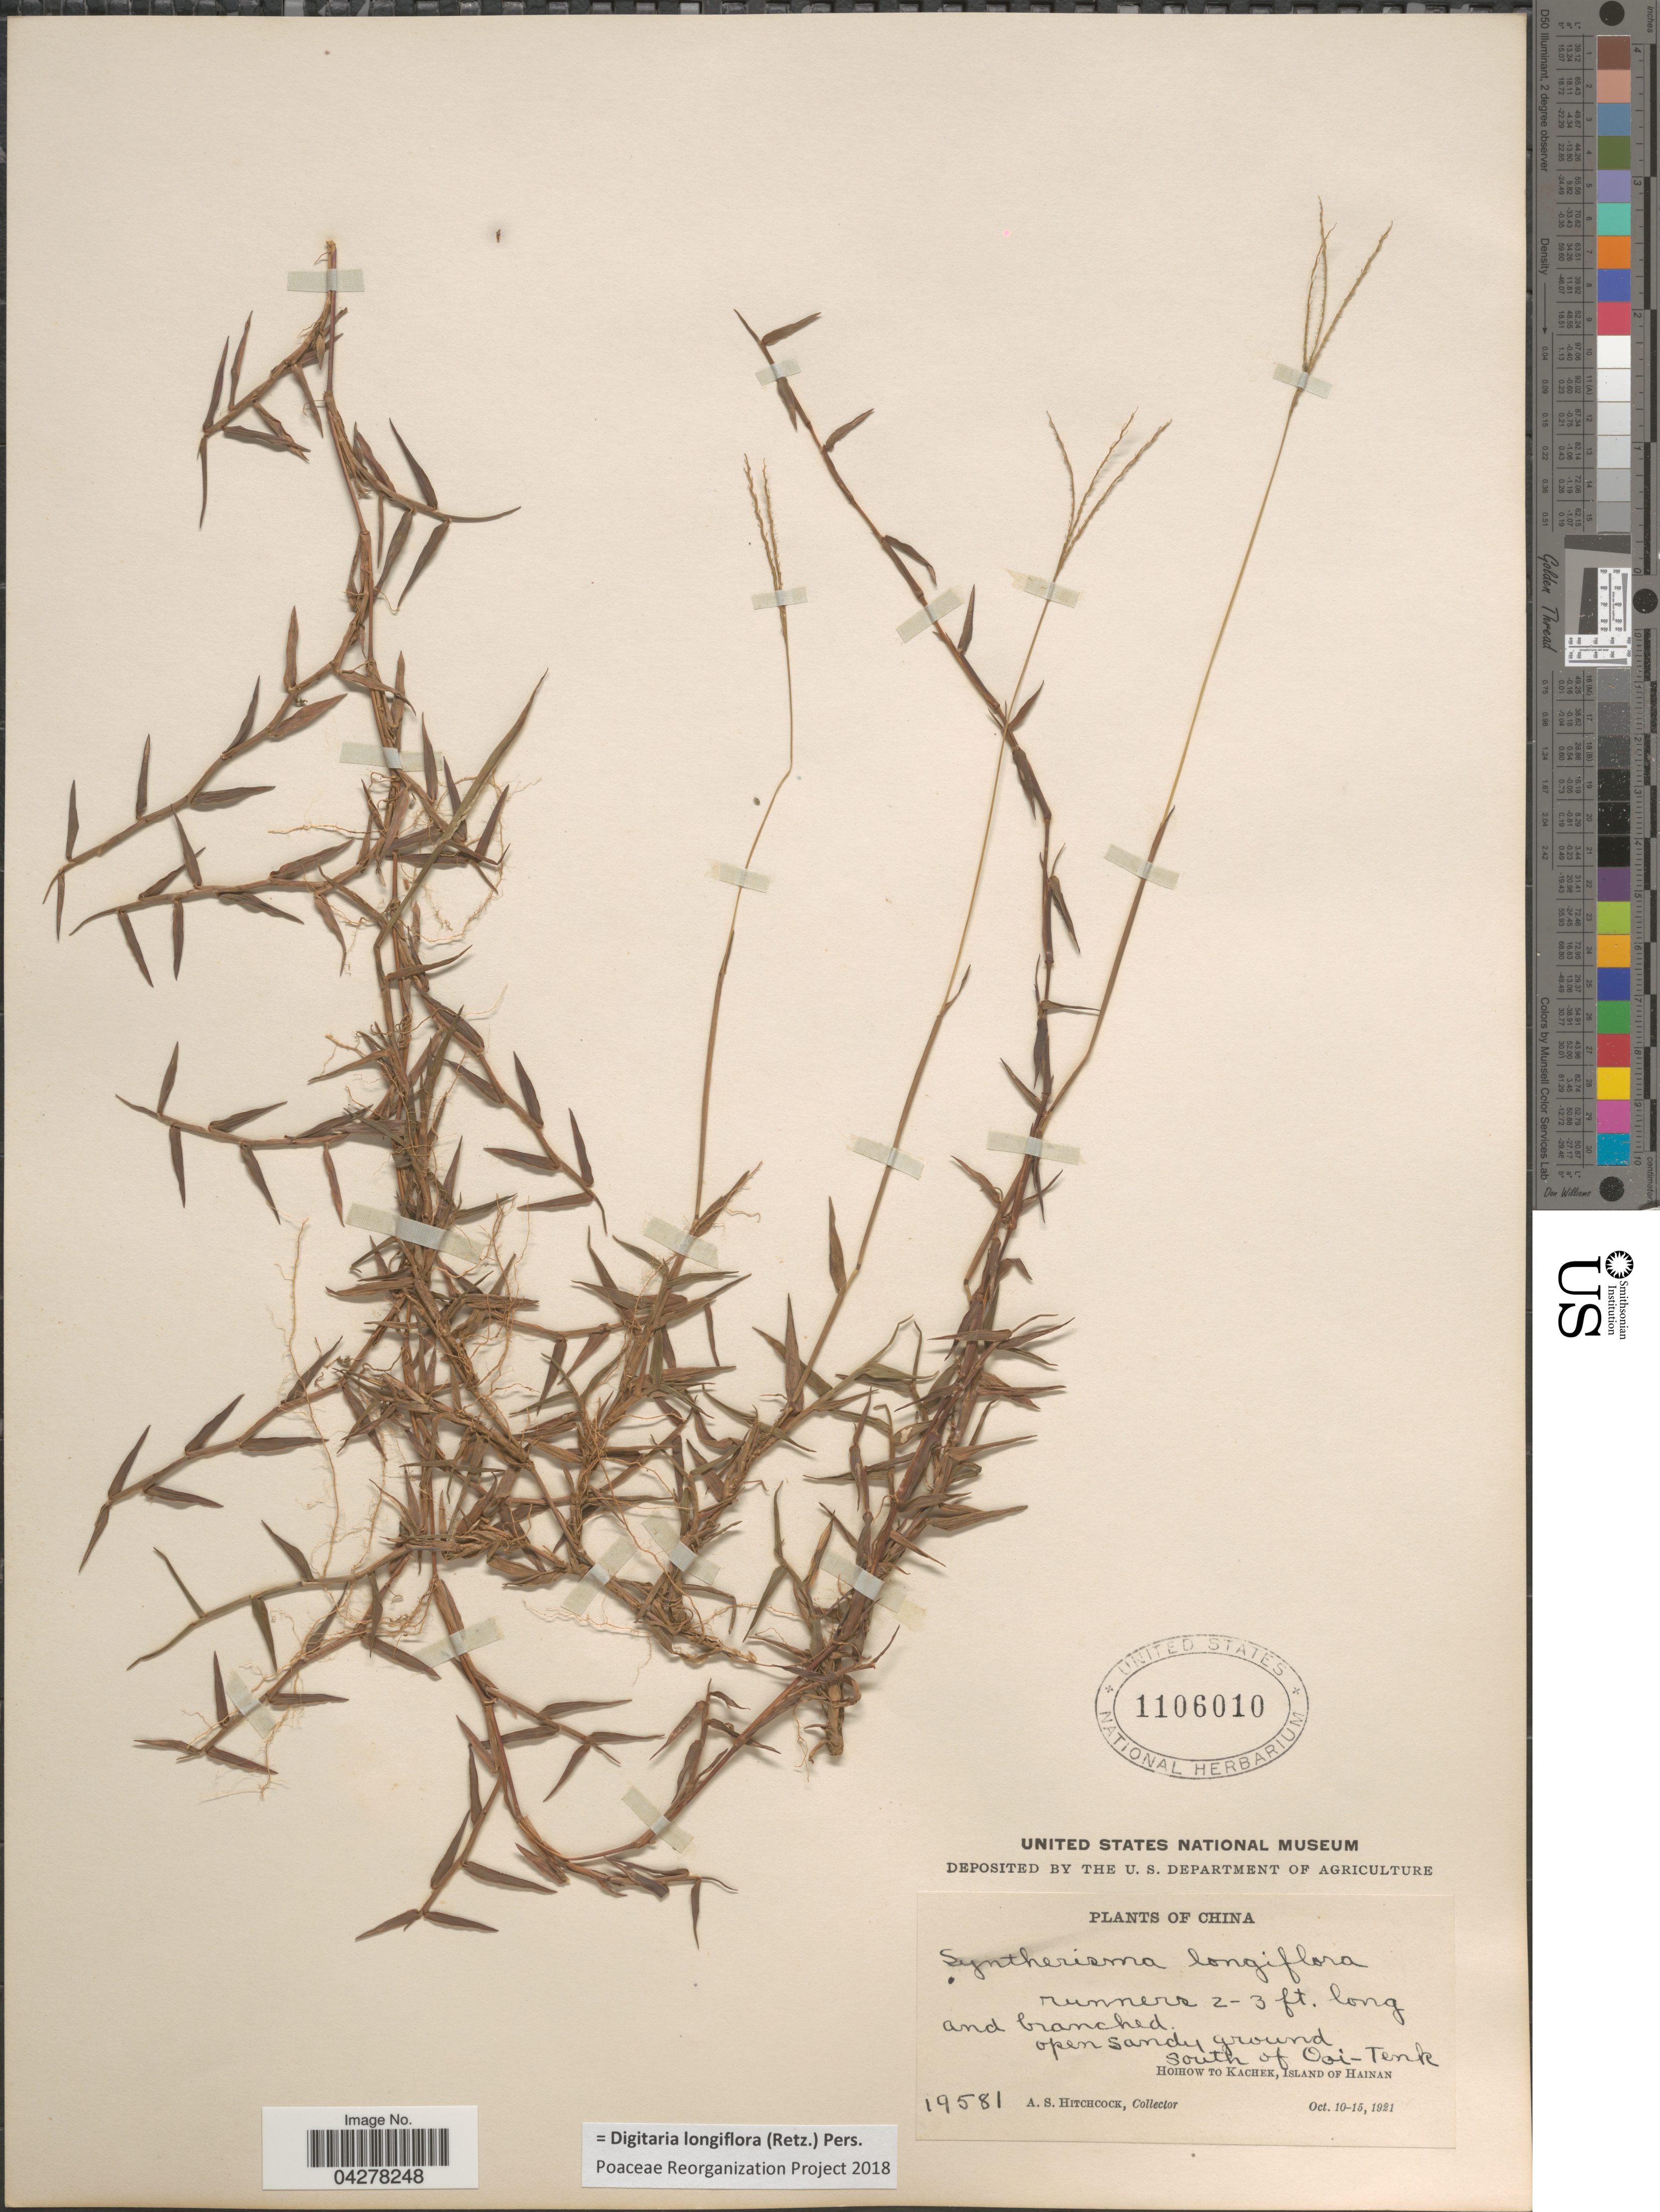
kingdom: Plantae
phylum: Tracheophyta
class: Liliopsida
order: Poales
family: Poaceae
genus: Digitaria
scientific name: Digitaria longiflora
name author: (Retz.) Pers.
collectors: A. S. Hitchcock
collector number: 19581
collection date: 1921-10-10/1921-10-15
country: China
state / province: Hainan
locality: Open sandy ground. South of Ooi-Tenk. Hoihow to Kachek, Island of Hainan.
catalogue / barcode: US 1106010